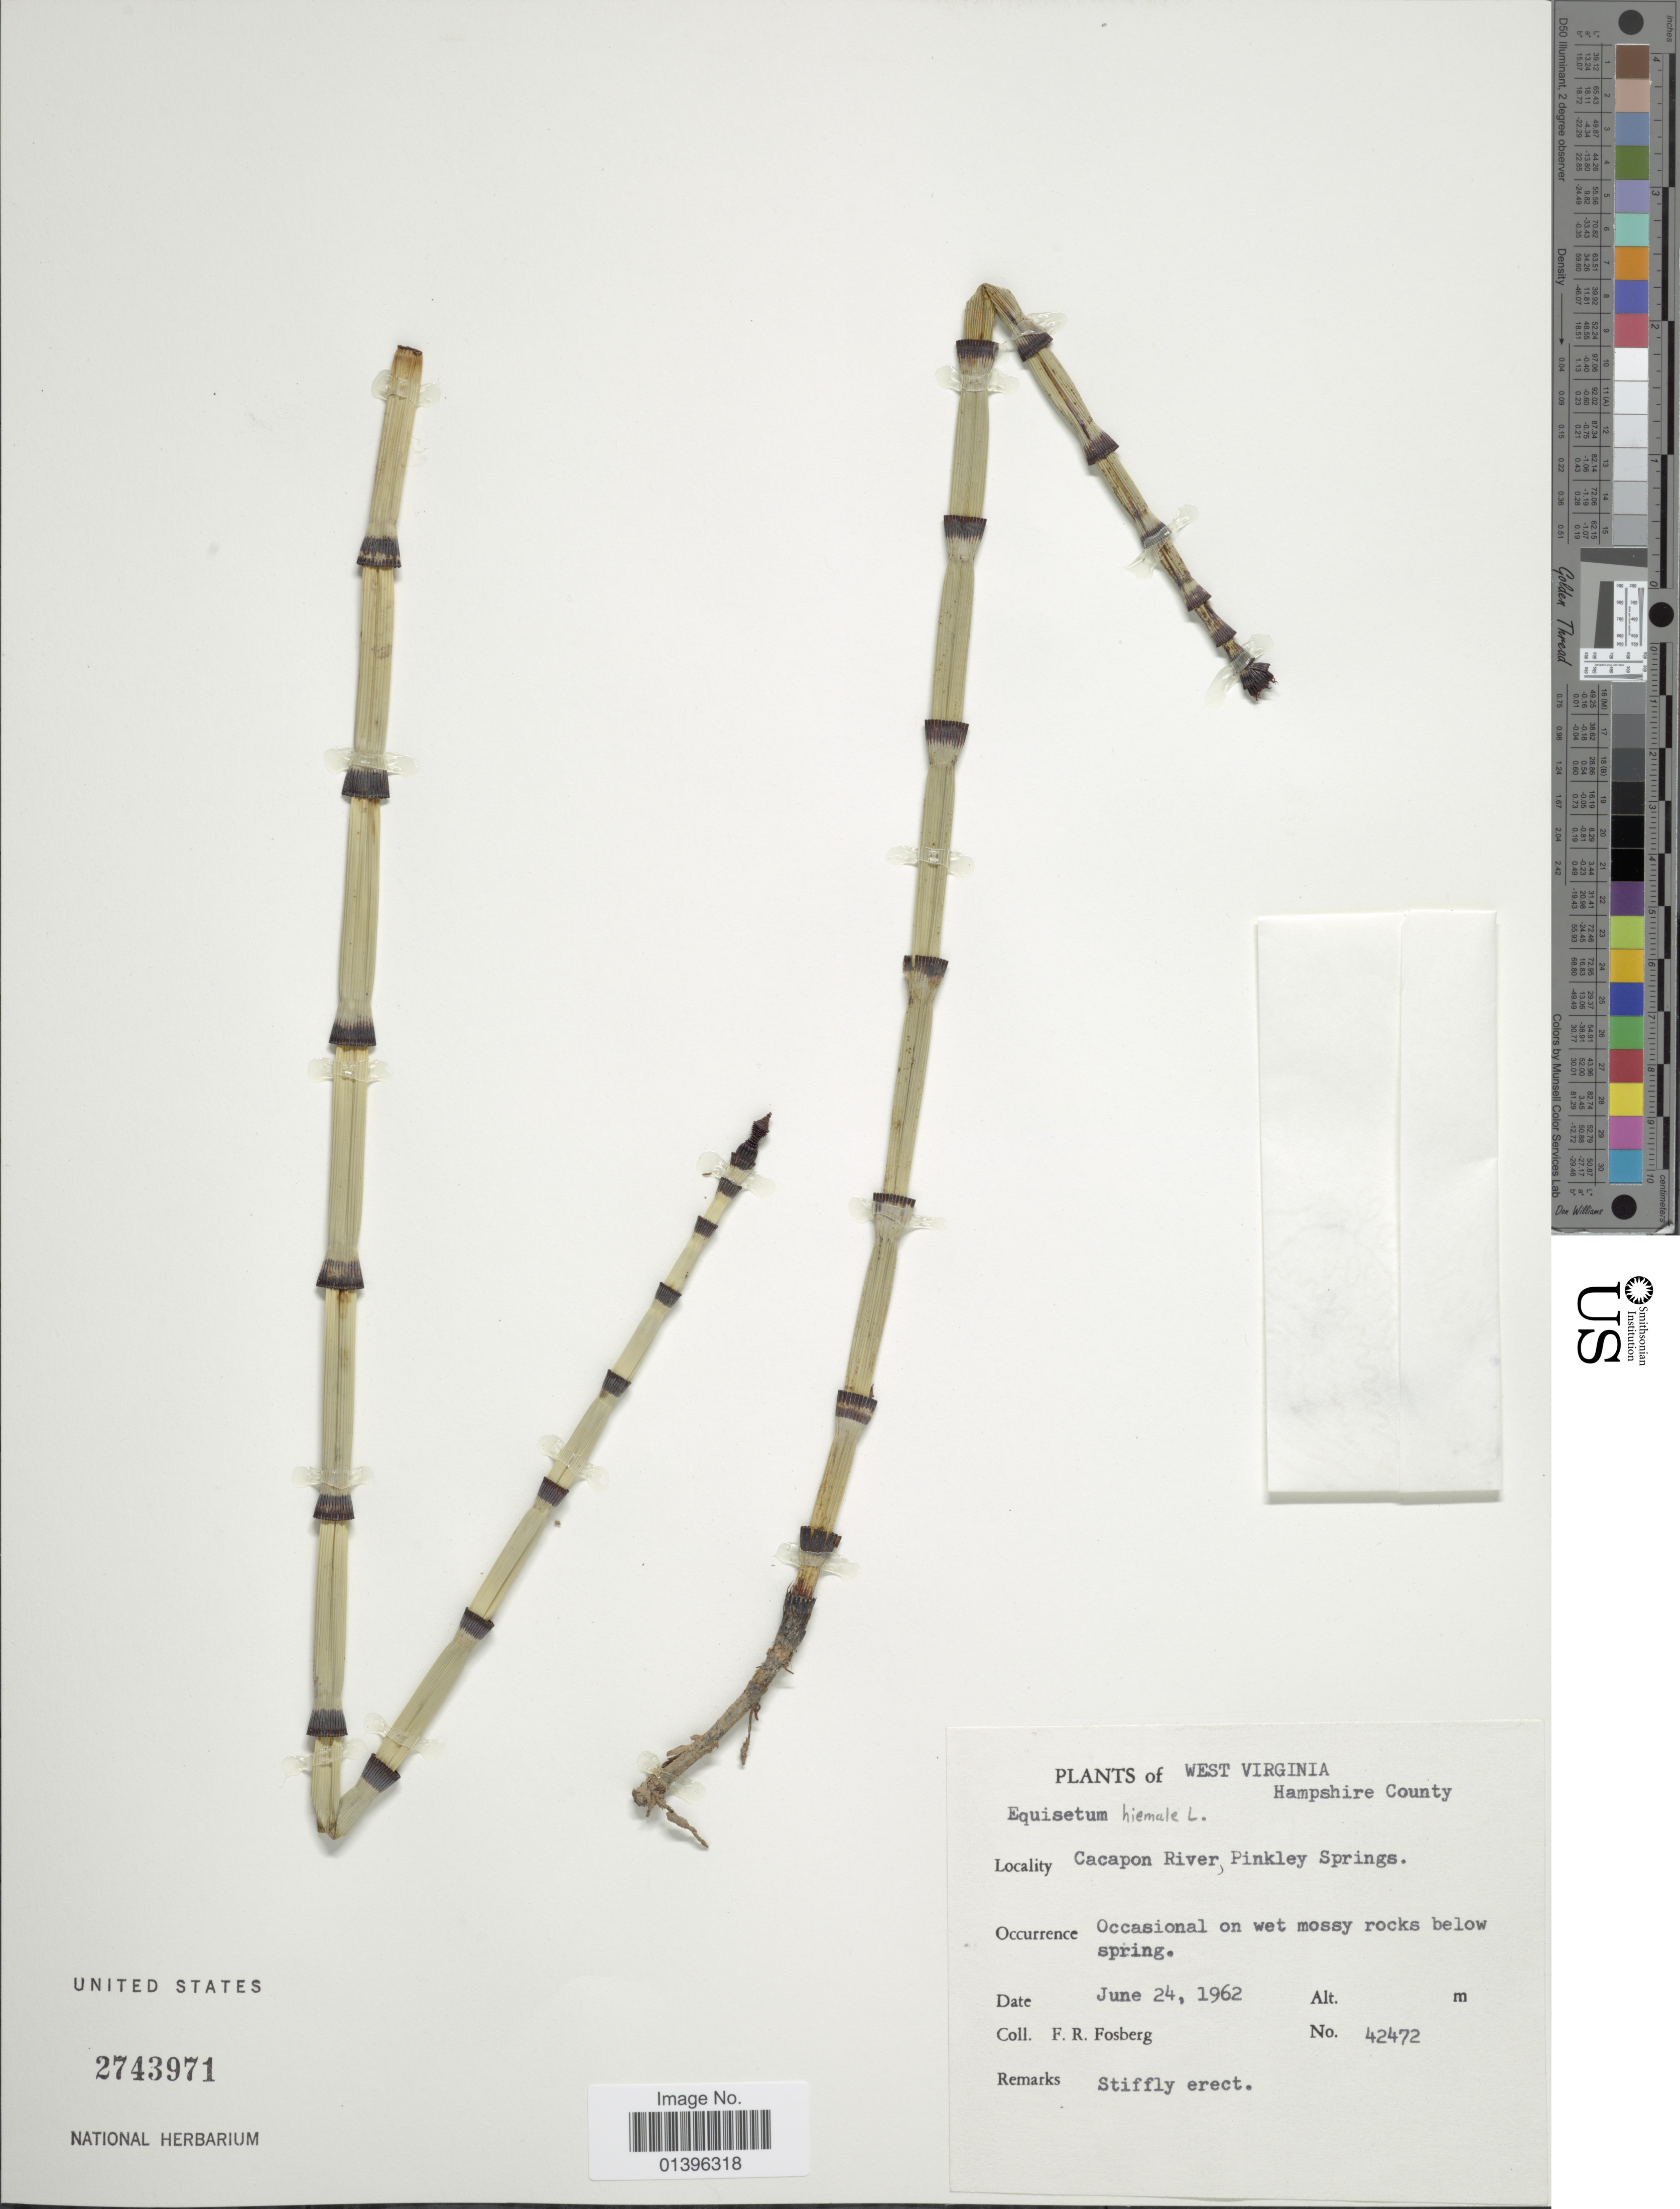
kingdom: Plantae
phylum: Tracheophyta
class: Polypodiopsida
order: Equisetales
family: Equisetaceae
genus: Equisetum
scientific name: Equisetum hyemale var. affine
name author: (Engelm.) A.A. Eaton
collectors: F. R. Fosberg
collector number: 42472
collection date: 1962-06-24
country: United States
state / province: West Virginia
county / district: Hampshire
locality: Hampshire County. Cacapon River, Pinkley Springs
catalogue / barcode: US 2743971